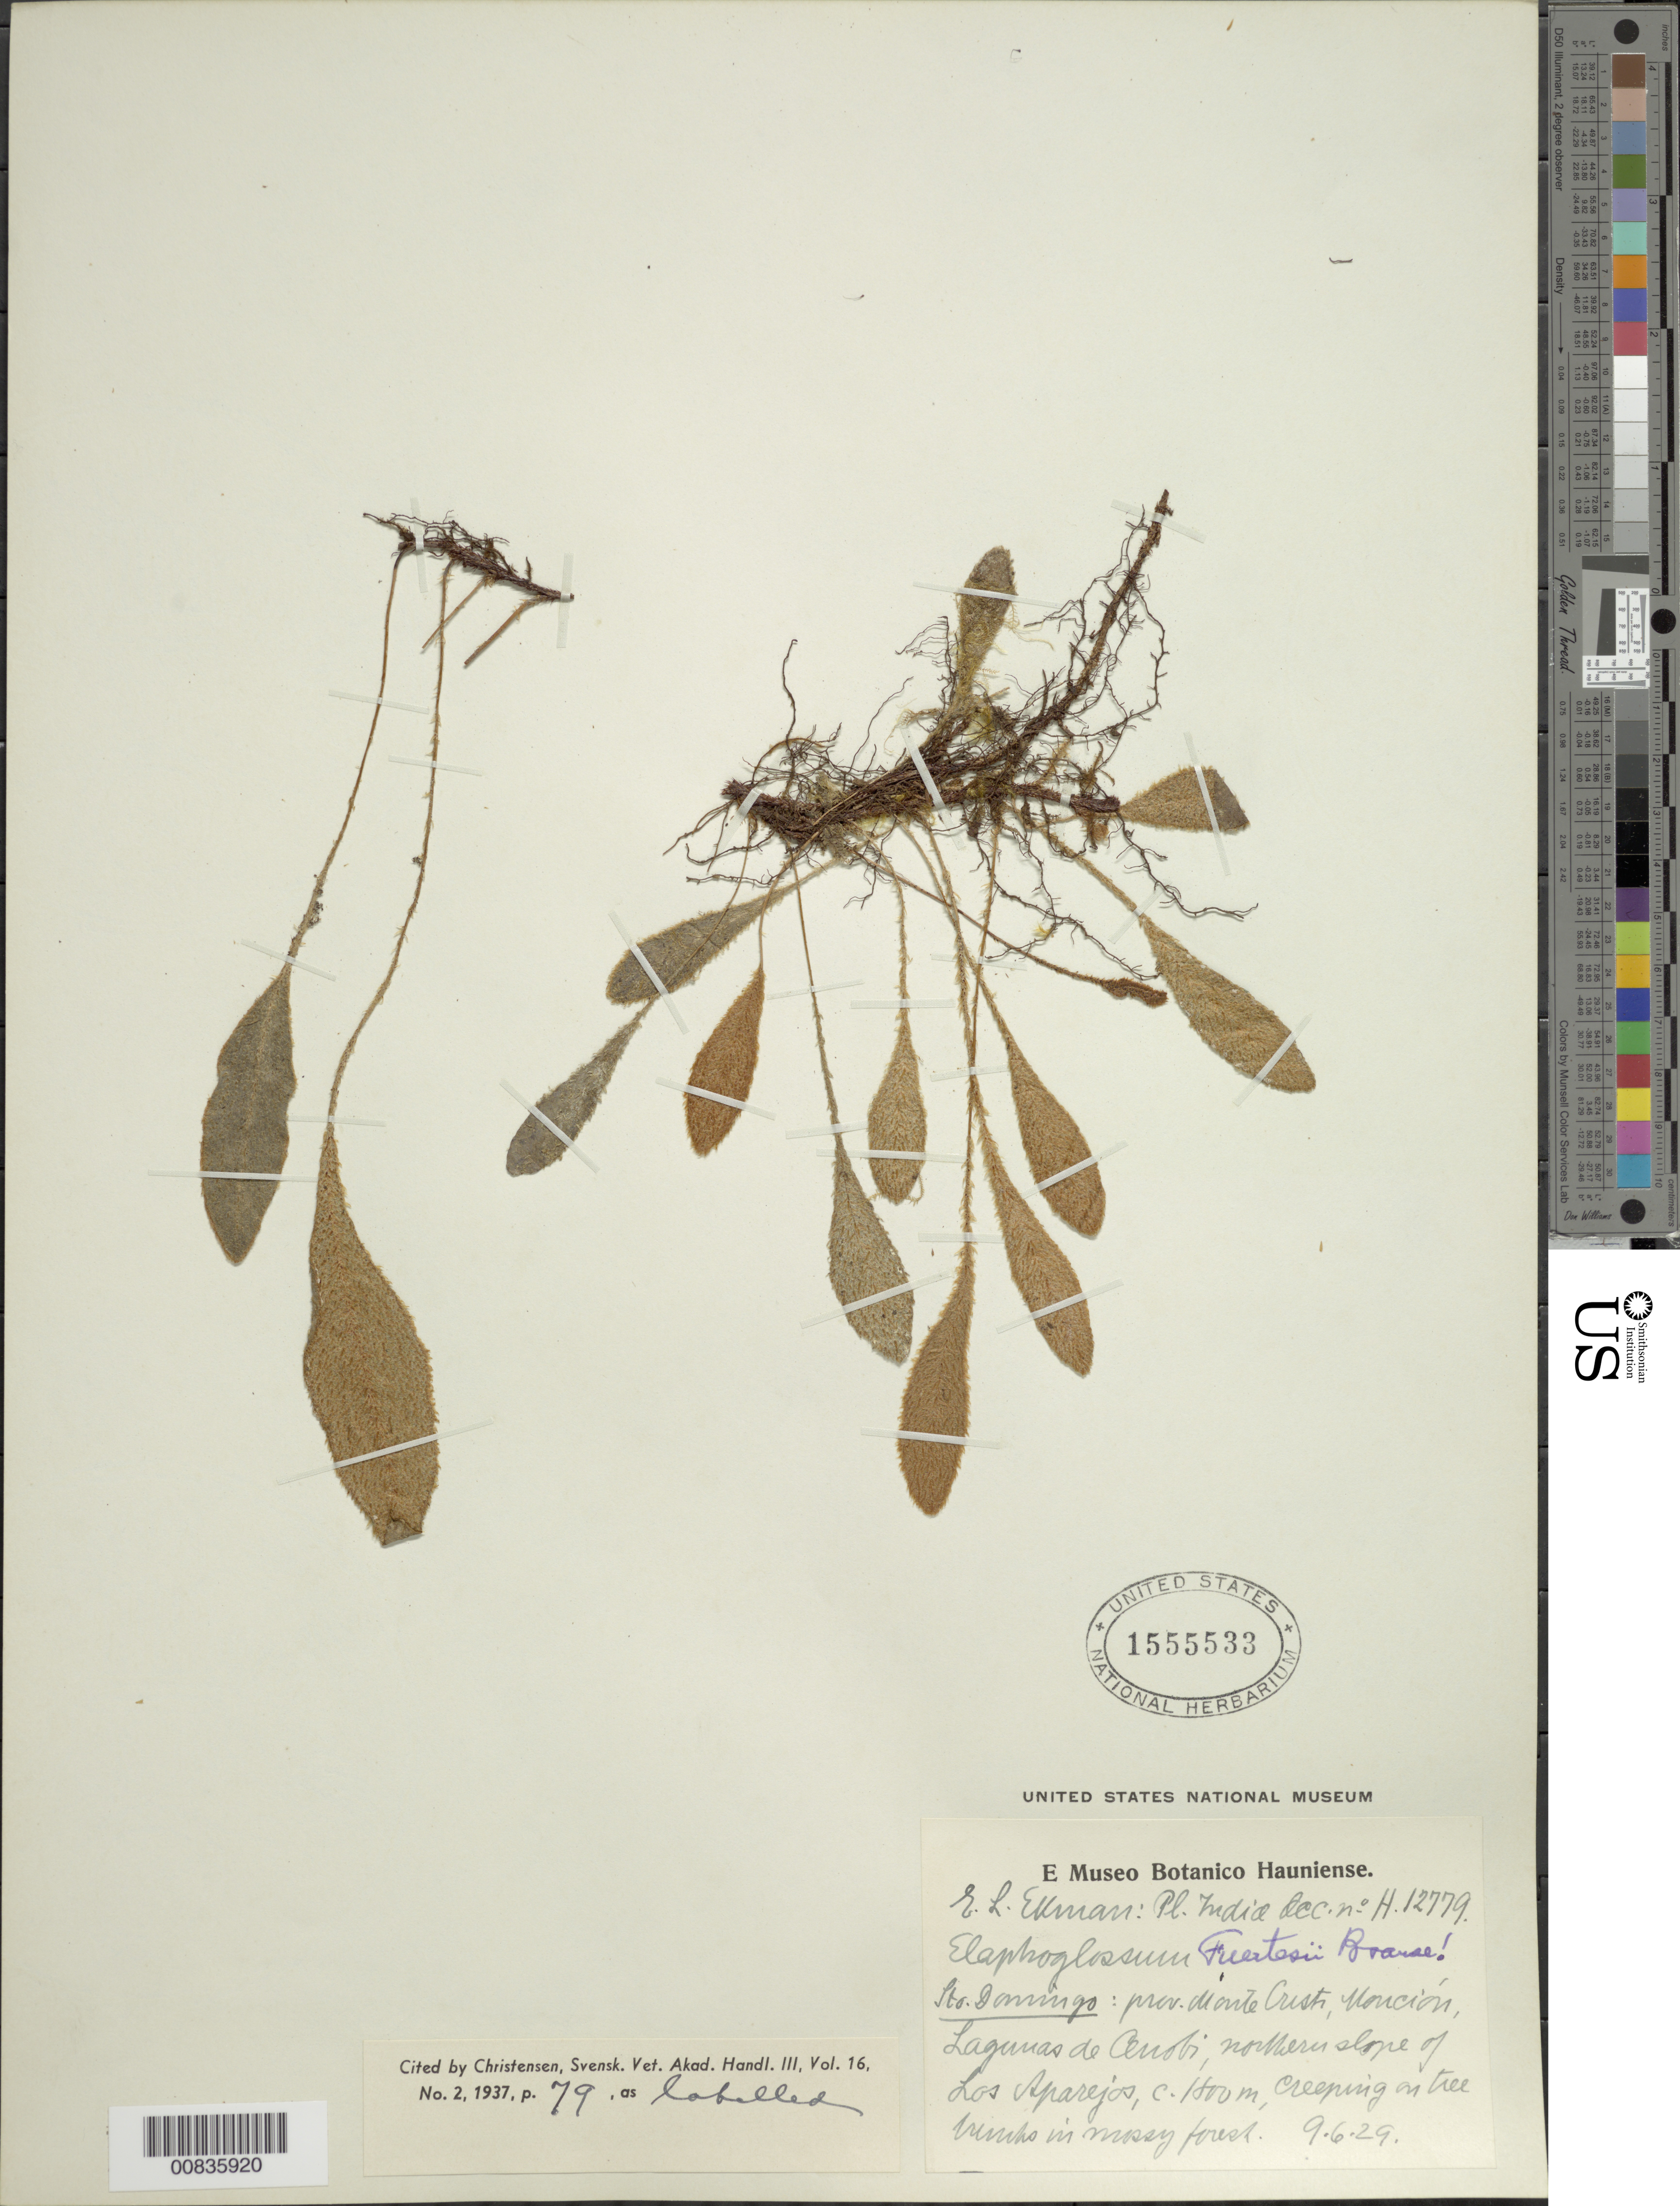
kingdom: Plantae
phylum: Tracheophyta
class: Polypodiopsida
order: Polypodiales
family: Dryopteridaceae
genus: Elaphoglossum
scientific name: Elaphoglossum fuertesii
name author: Brause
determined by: Christensen, C. F. A.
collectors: E. L. Ekman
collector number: H 12779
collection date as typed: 09 Jun 1929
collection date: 1929-06-09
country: Dominican Republic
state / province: Monte Cristi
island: Hispaniola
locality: Cordillera Central, Monción, Lagunas de Cenobí, N slope of Los Aparejos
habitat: Creeping on tree trunks in mossy forest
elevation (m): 1800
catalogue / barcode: US 1555533